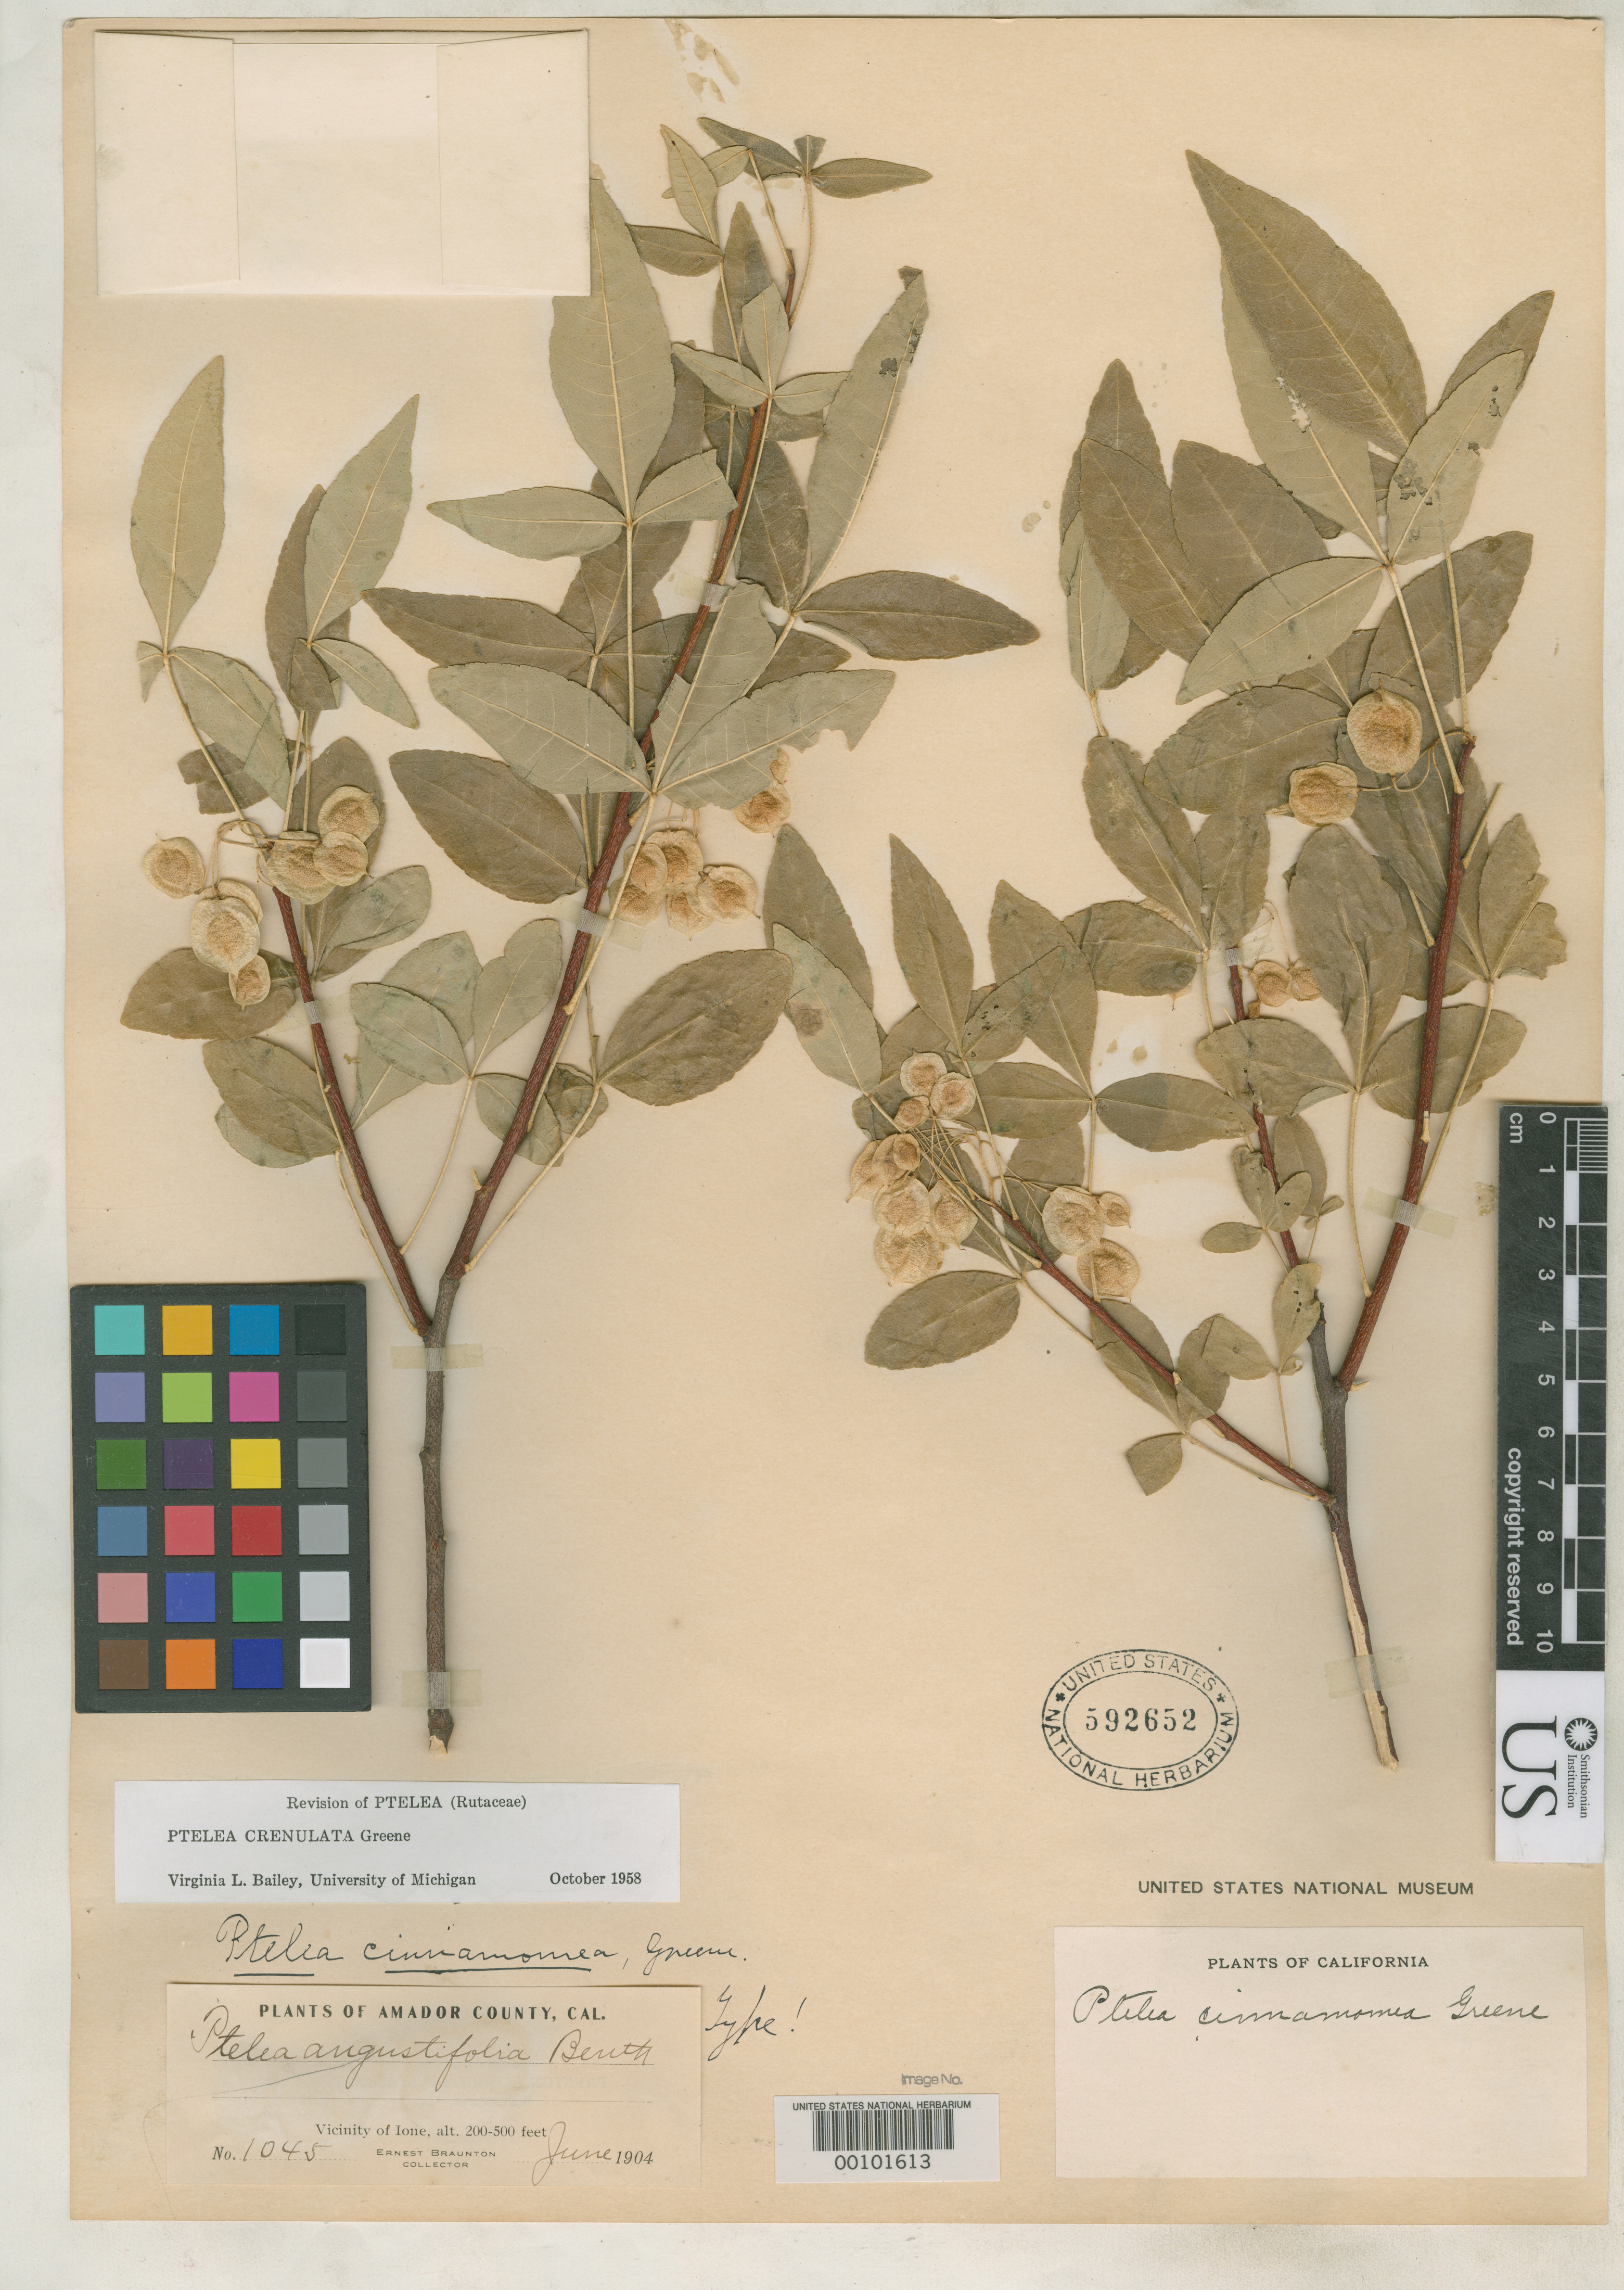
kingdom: Plantae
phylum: Tracheophyta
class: Magnoliopsida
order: Sapindales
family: Rutaceae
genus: Ptelea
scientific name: Ptelea cinnamomea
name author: Greene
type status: Holotype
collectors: E. Braunton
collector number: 1045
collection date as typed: Jun 1904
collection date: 1904-06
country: United States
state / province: California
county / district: Amador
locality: Vicinity of Ione, foothills of Sierra.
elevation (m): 61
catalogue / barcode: US 592652